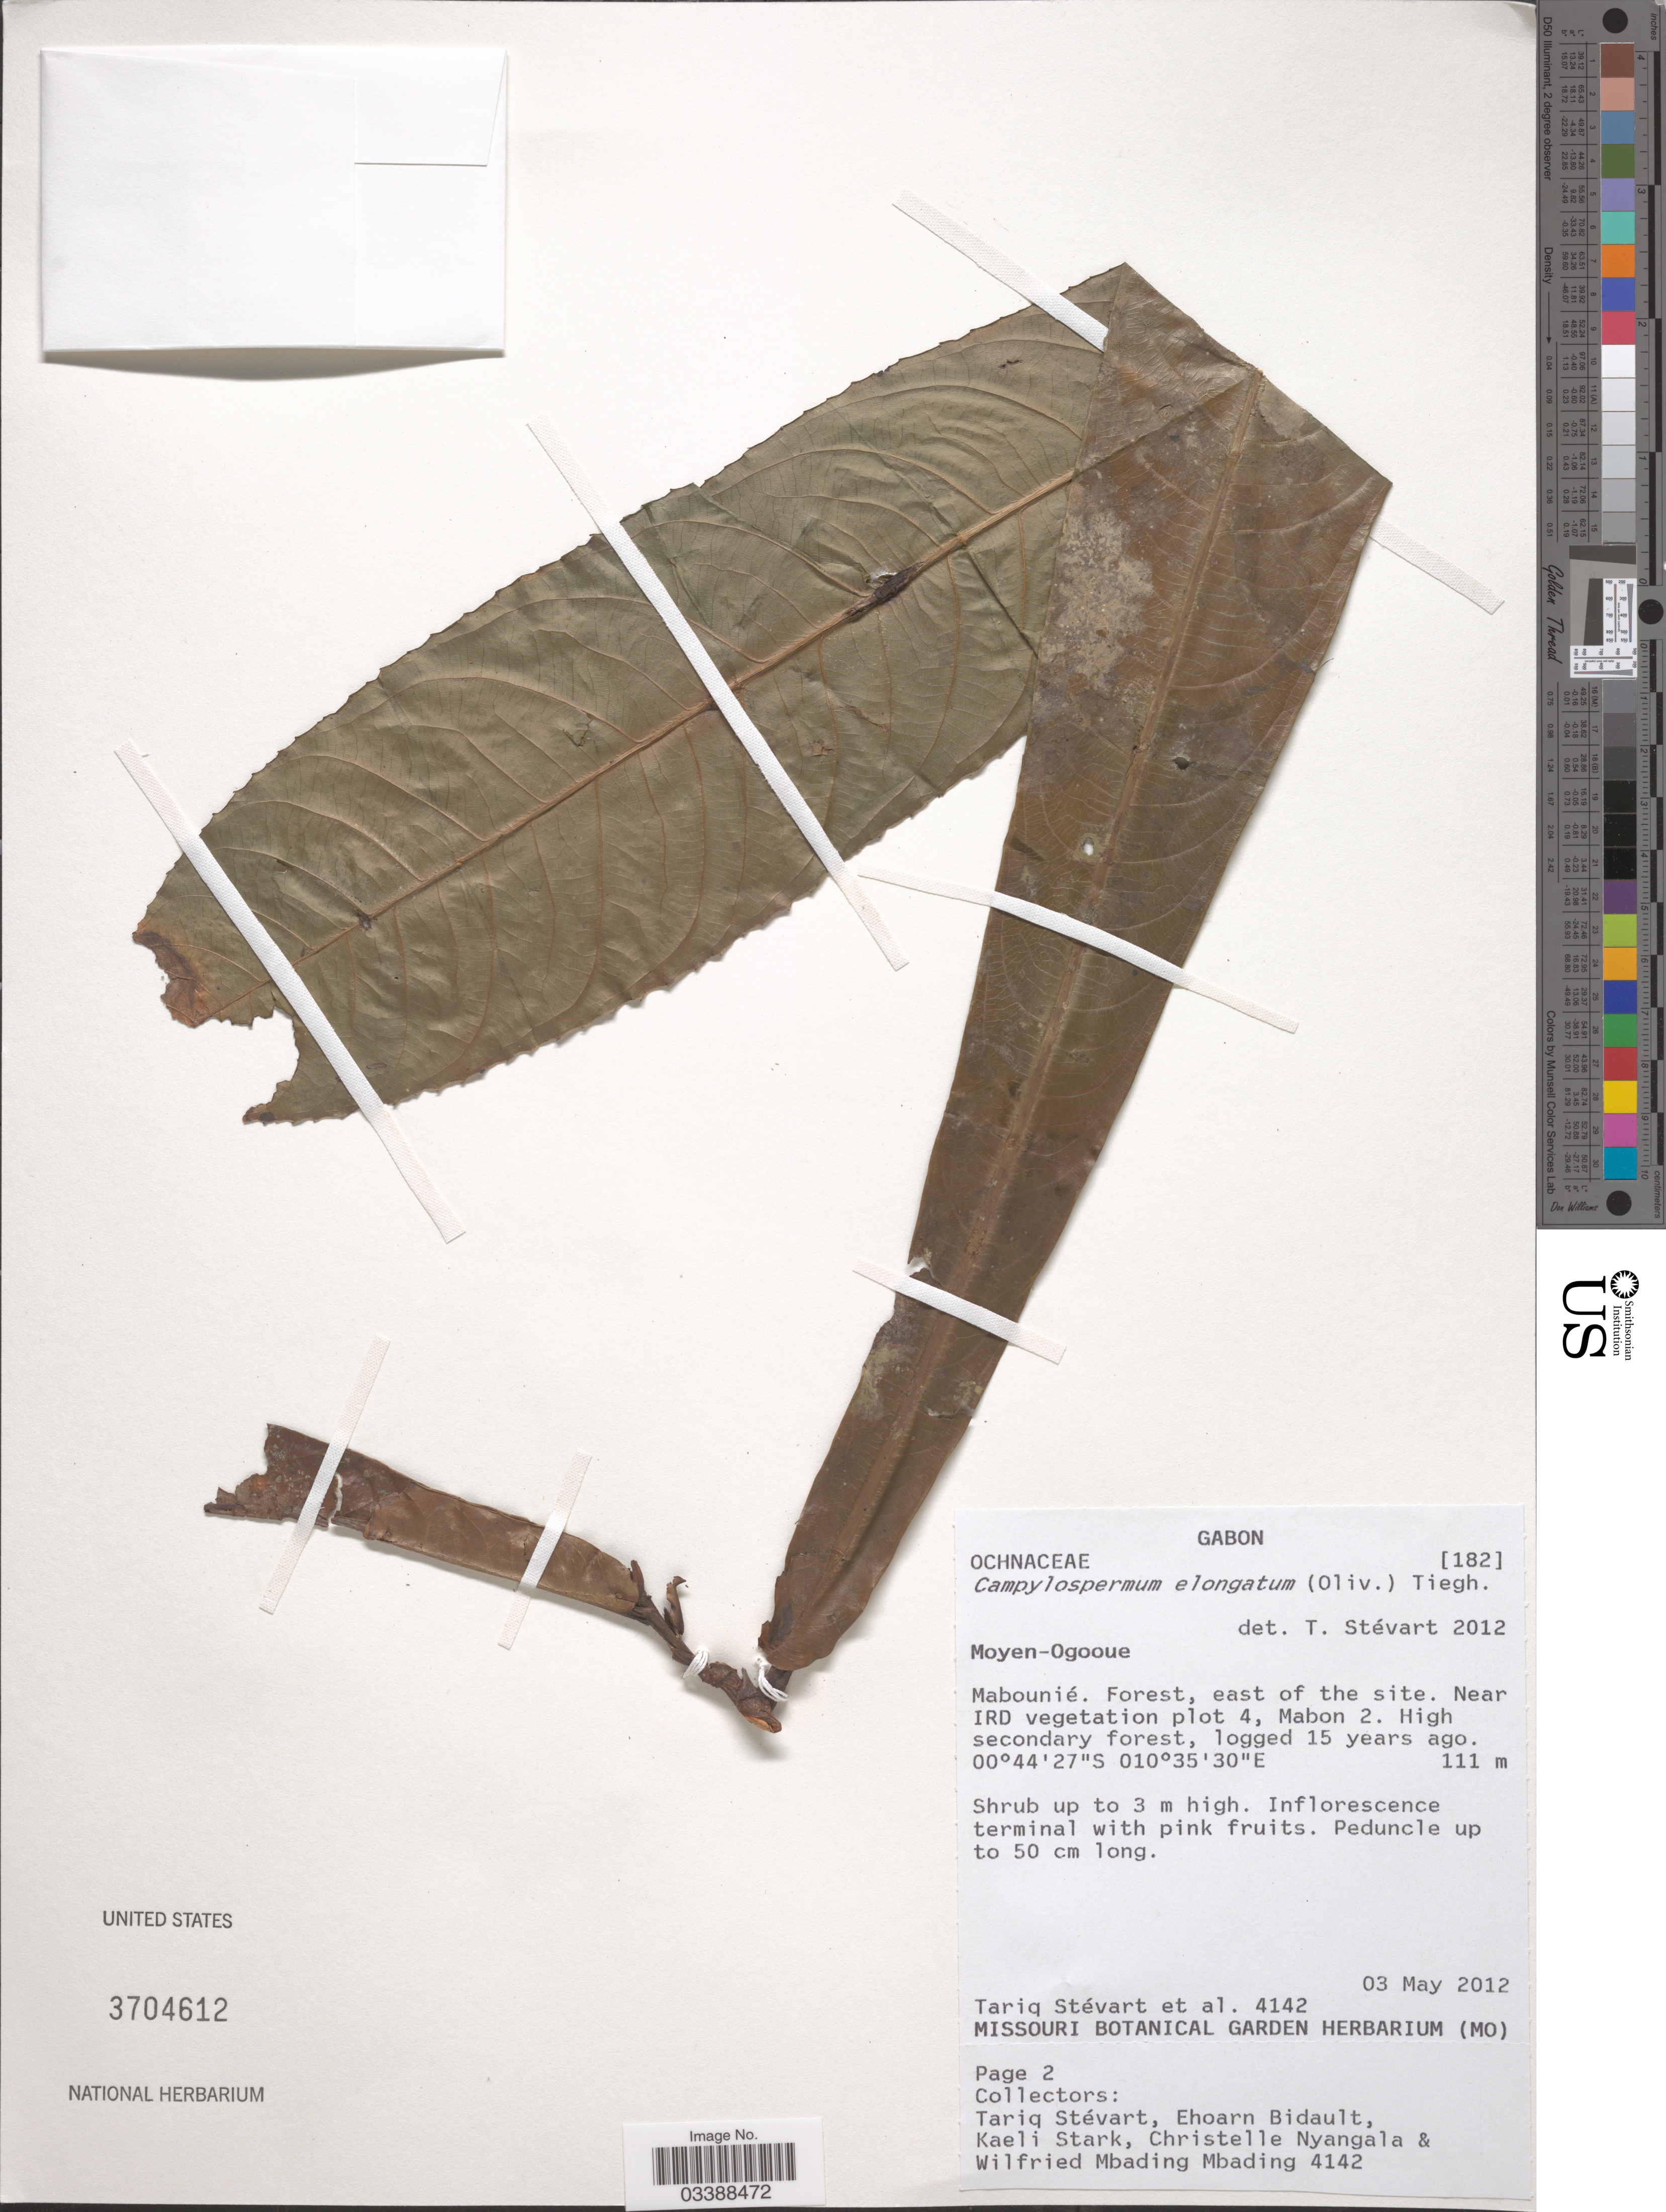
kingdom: Plantae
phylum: Tracheophyta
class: Magnoliopsida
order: Malpighiales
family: Ochnaceae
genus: Campylospermum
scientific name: Campylospermum elongatum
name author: (Oliv.) Tiegh.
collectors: T. Stévart, E. Bidault, K. Stark, C. Nyangala & W. Mbading-Mbading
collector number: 4142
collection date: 2012-05-03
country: Gabon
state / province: Moyen-Ogooue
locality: Mabounié. Forest, east of the site. Near IRD vegetation plot 4, Mabon 2.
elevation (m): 111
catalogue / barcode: US 3704612